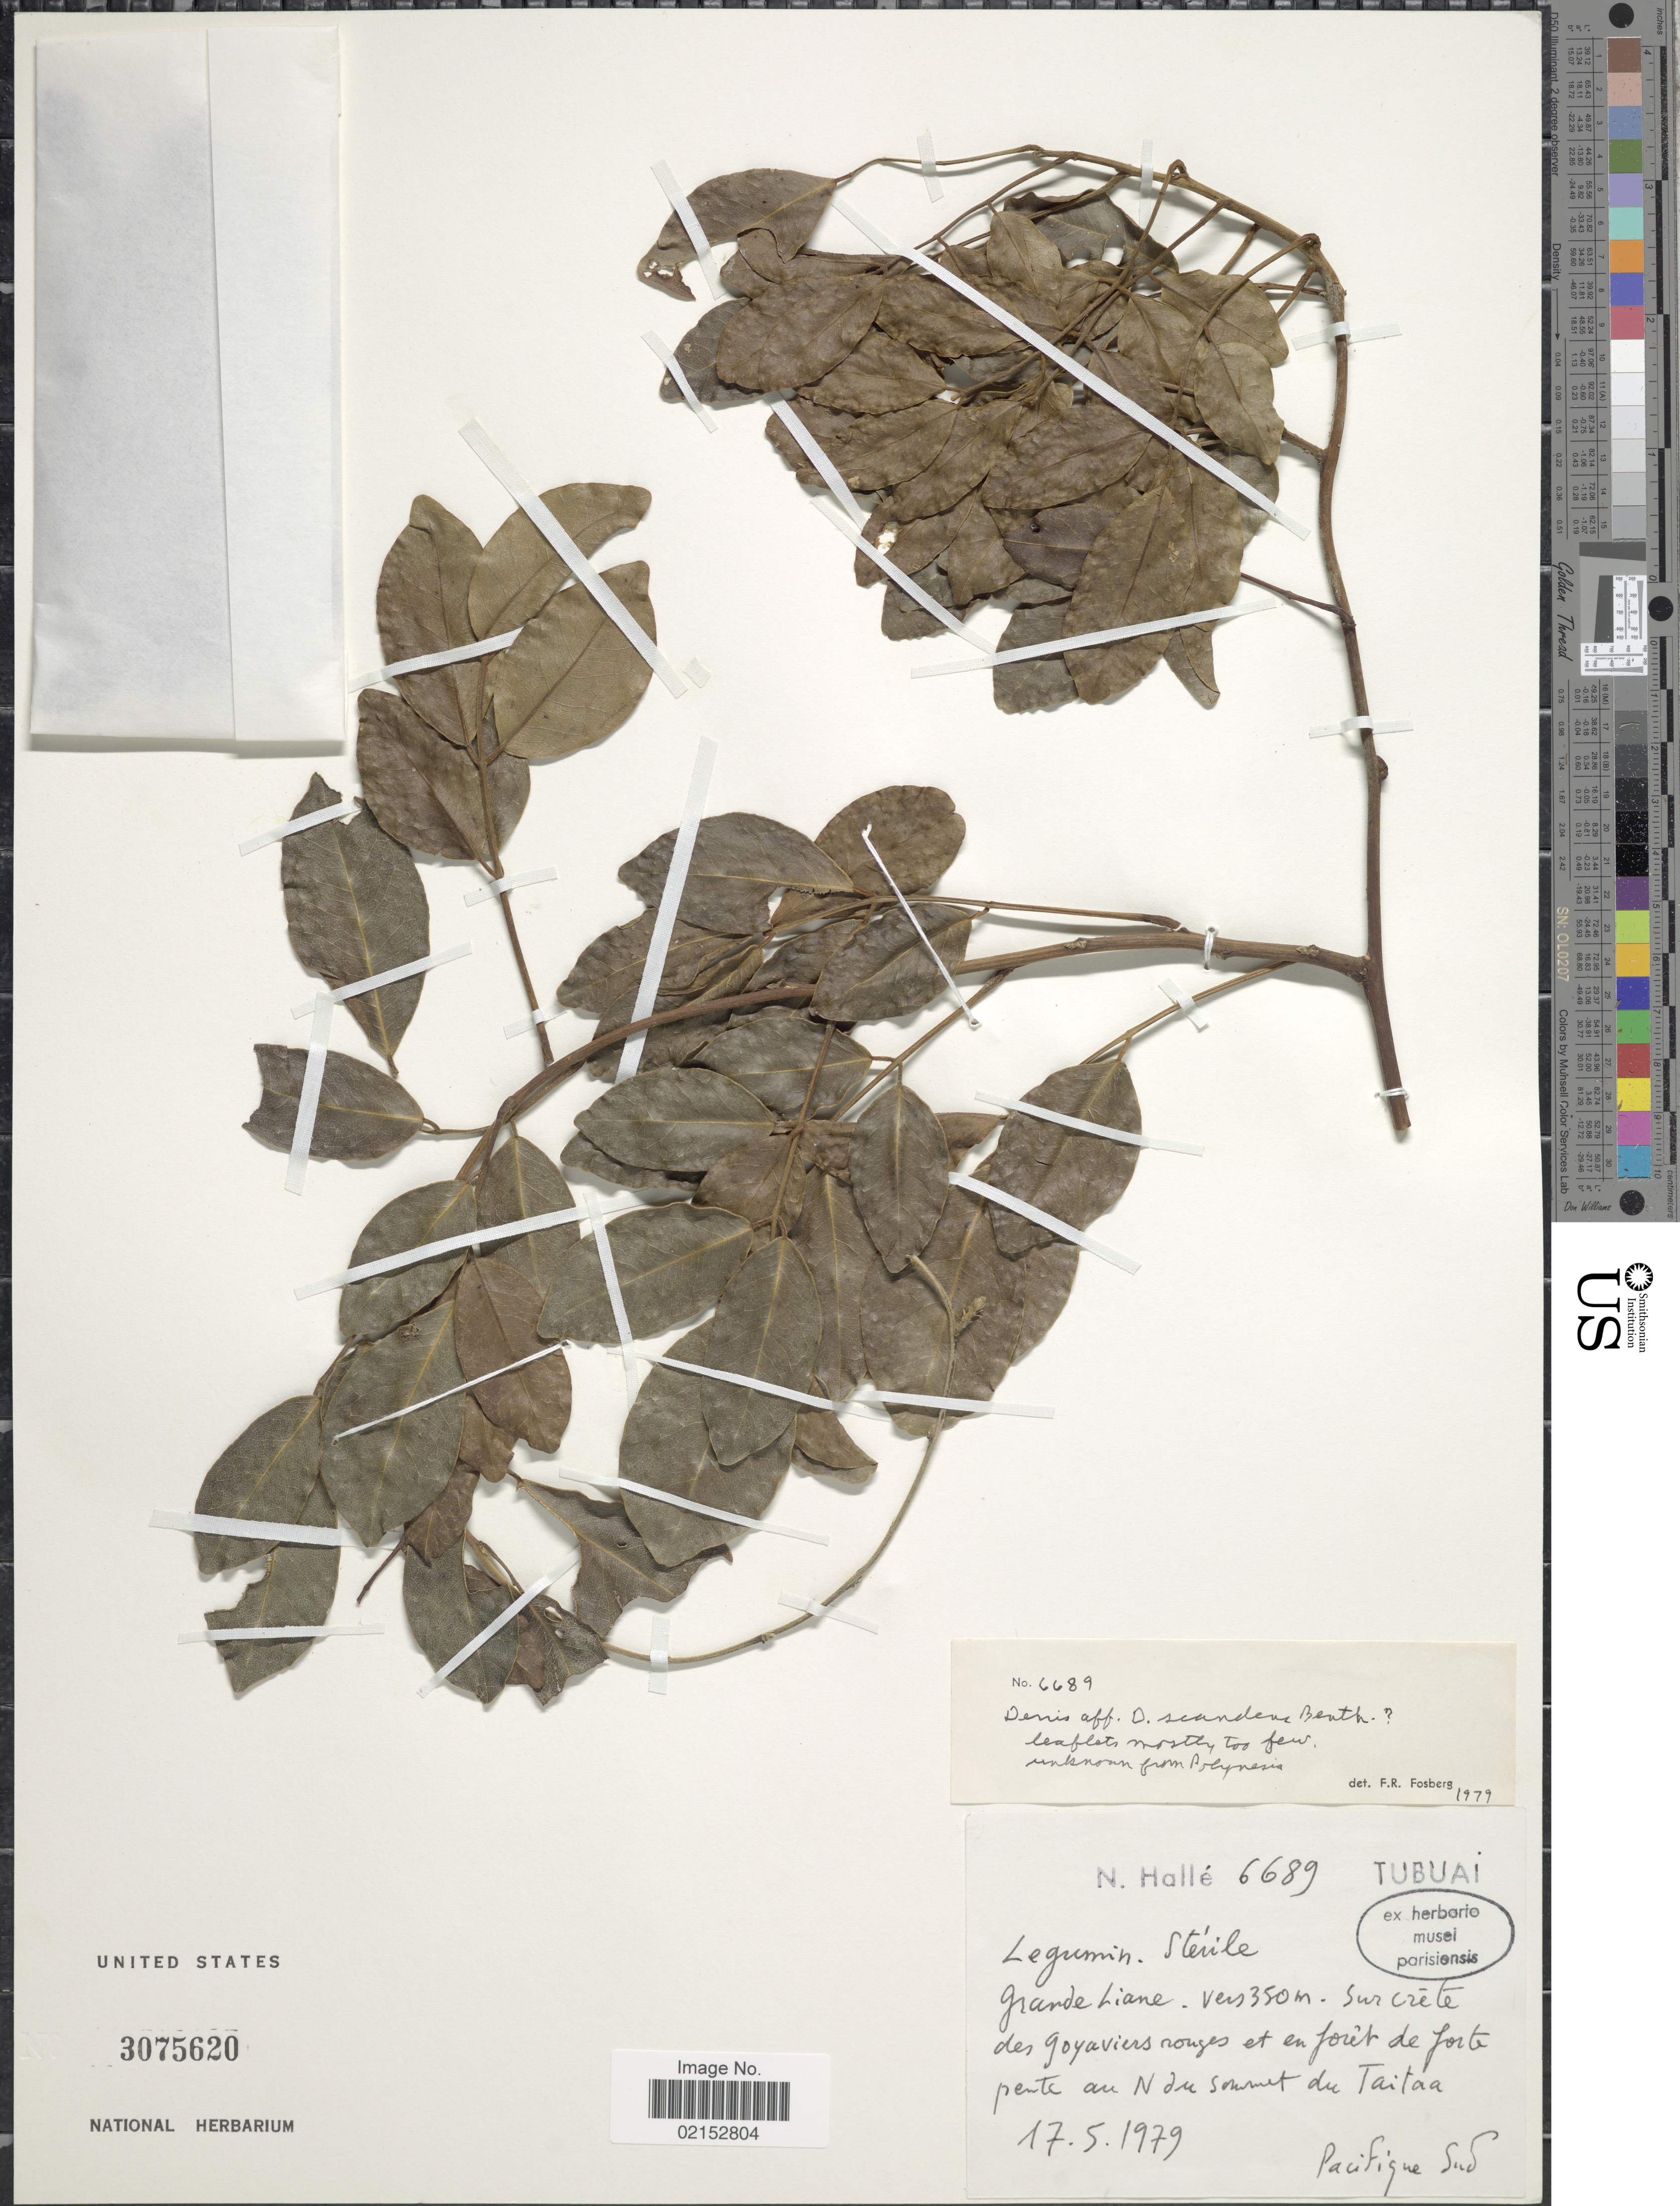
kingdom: Plantae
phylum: Tracheophyta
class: Magnoliopsida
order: Fabales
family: Fabaceae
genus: Brachypterum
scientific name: Brachypterum scandens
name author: (Roxb.) Miq.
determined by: Strong, Mark T., (BOT), Smithsonian Institution - National Museum of Natural History (UNITED STATES)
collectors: N. Hallé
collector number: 6689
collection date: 1979-05-17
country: French Polynesia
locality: Sur Crete des Goyaviers rouges et en foret de Jorte pente au N du sommet du Taitaa. Pacifique Sud [interpreted]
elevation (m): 350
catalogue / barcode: US 3075620